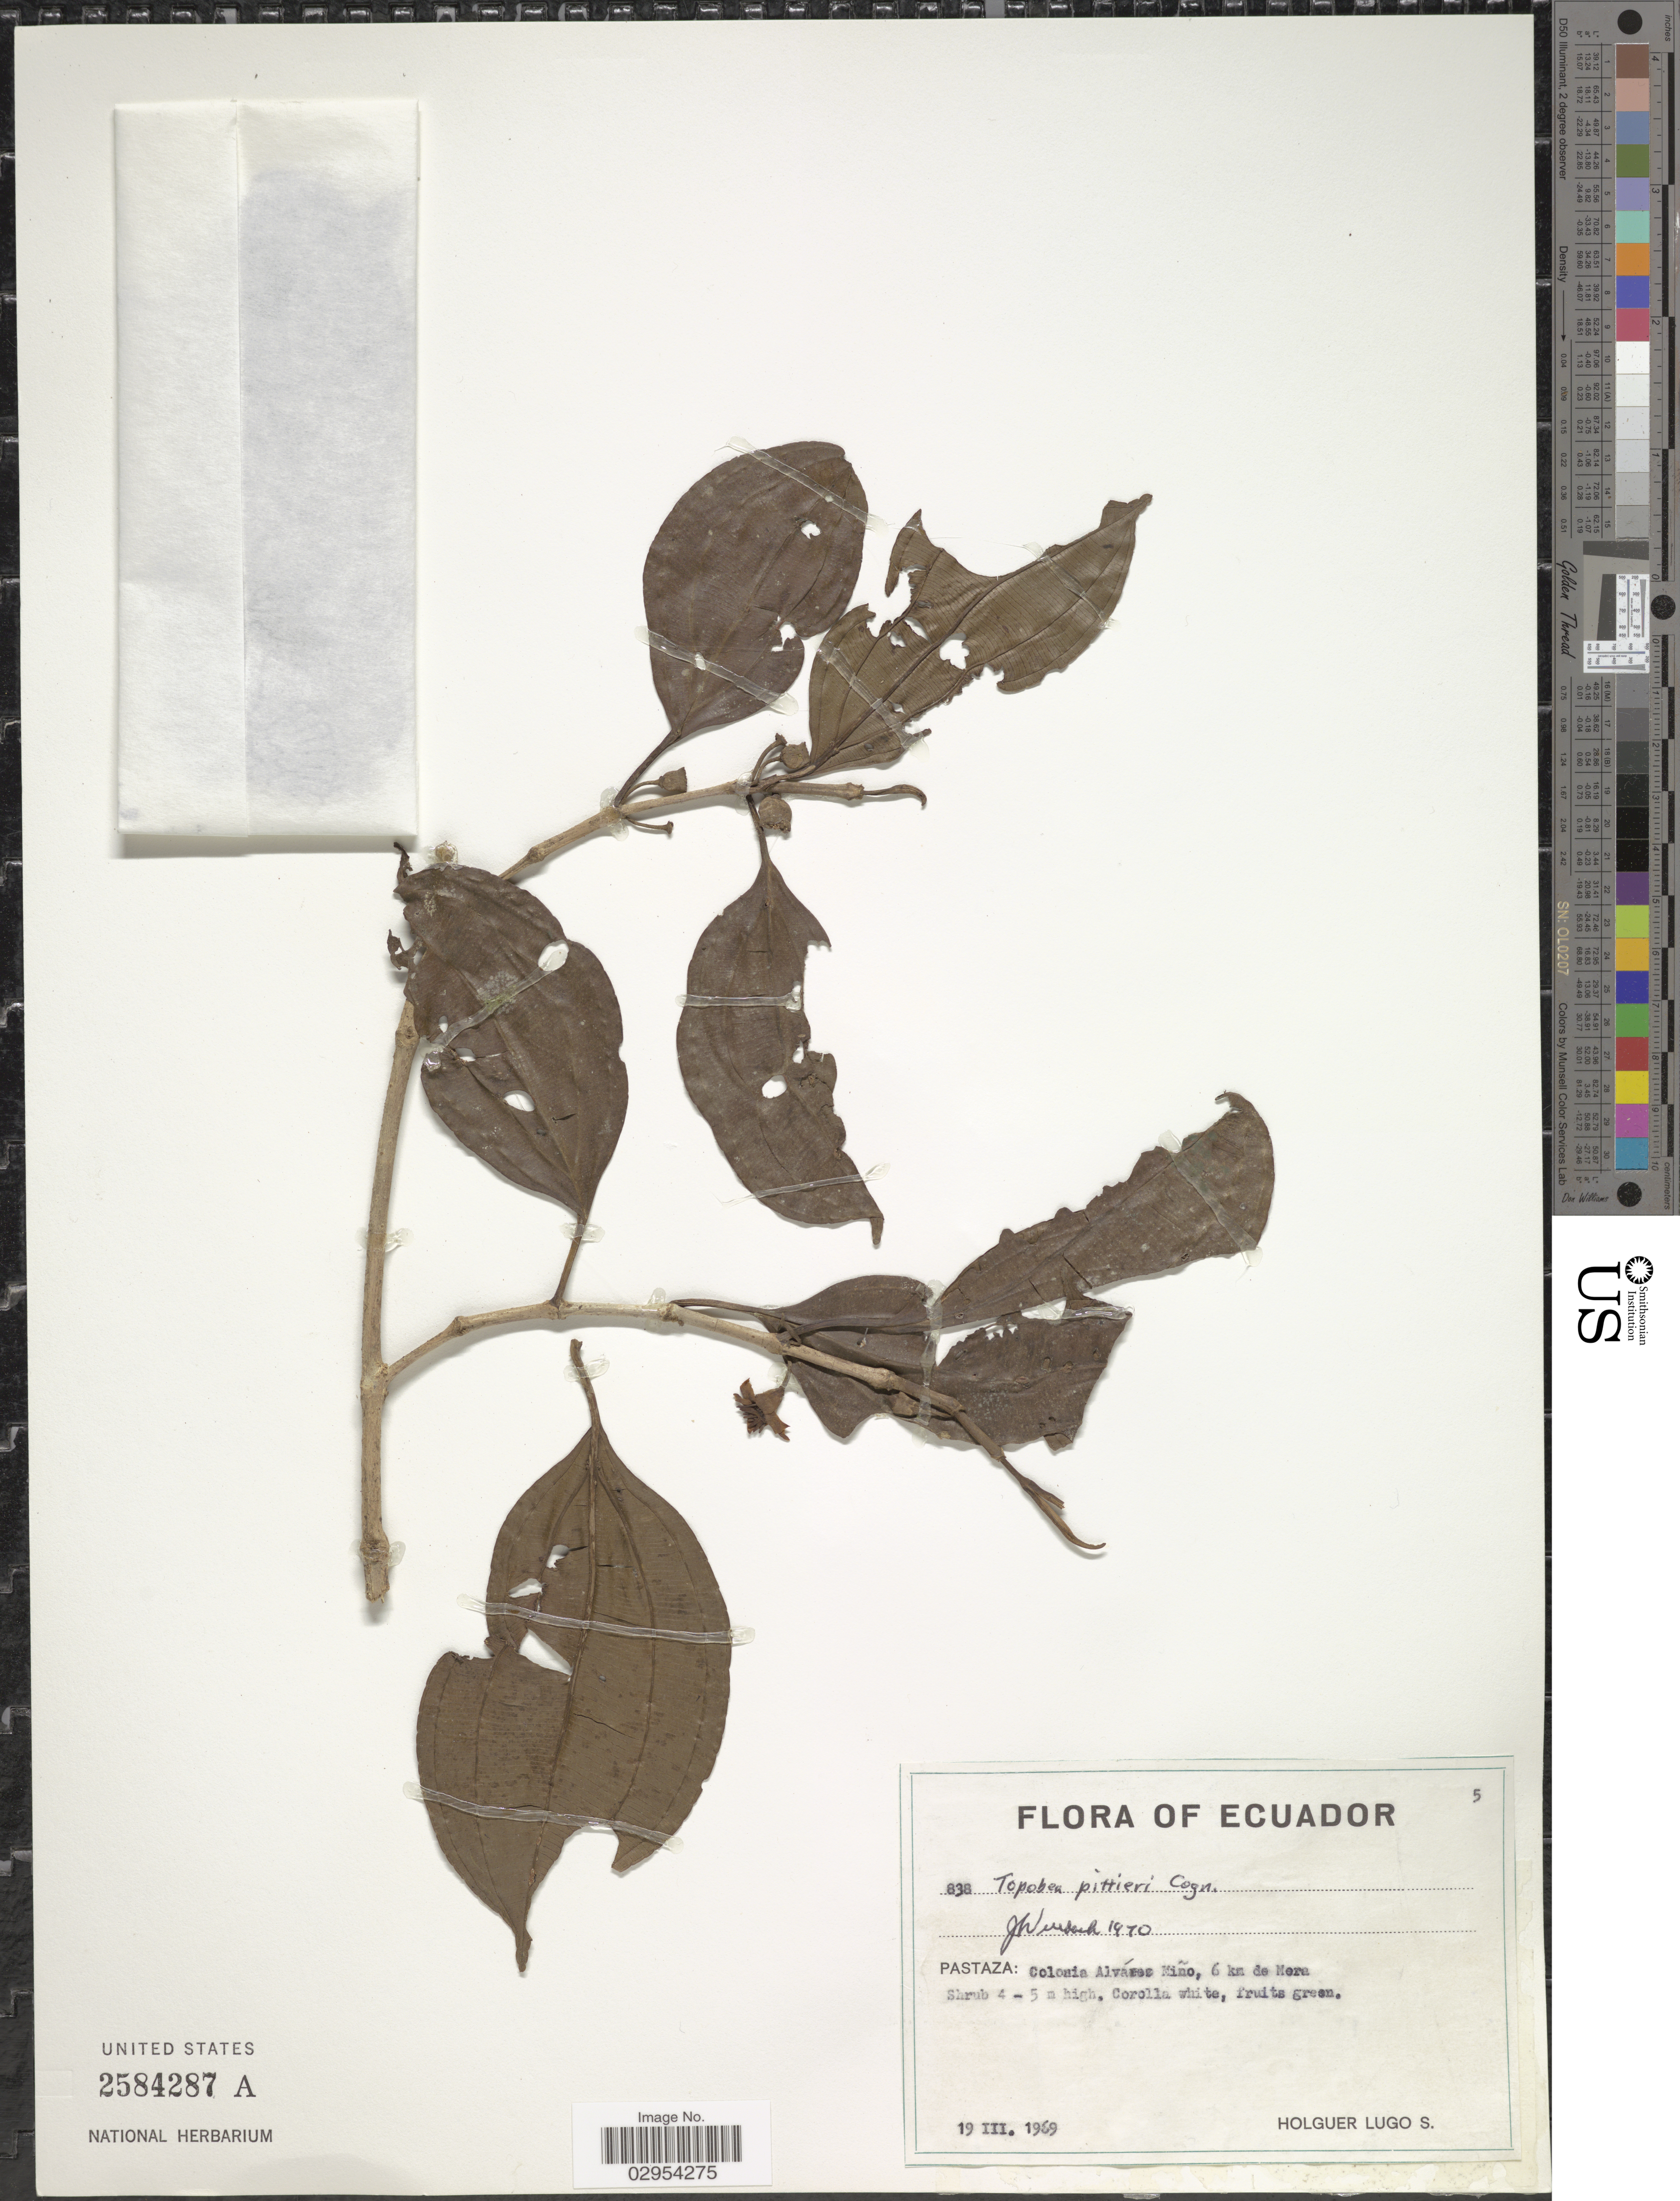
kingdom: Plantae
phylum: Tracheophyta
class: Magnoliopsida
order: Myrtales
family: Melastomataceae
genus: Topobea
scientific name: Topobea pittieri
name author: Cogn.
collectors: H. Lugo S.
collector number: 838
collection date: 1969-03-19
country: Ecuador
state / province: Pastaza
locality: Colonia Alvárse [interpreted] Niño, 6 km de Mora.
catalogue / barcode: US 2584287A